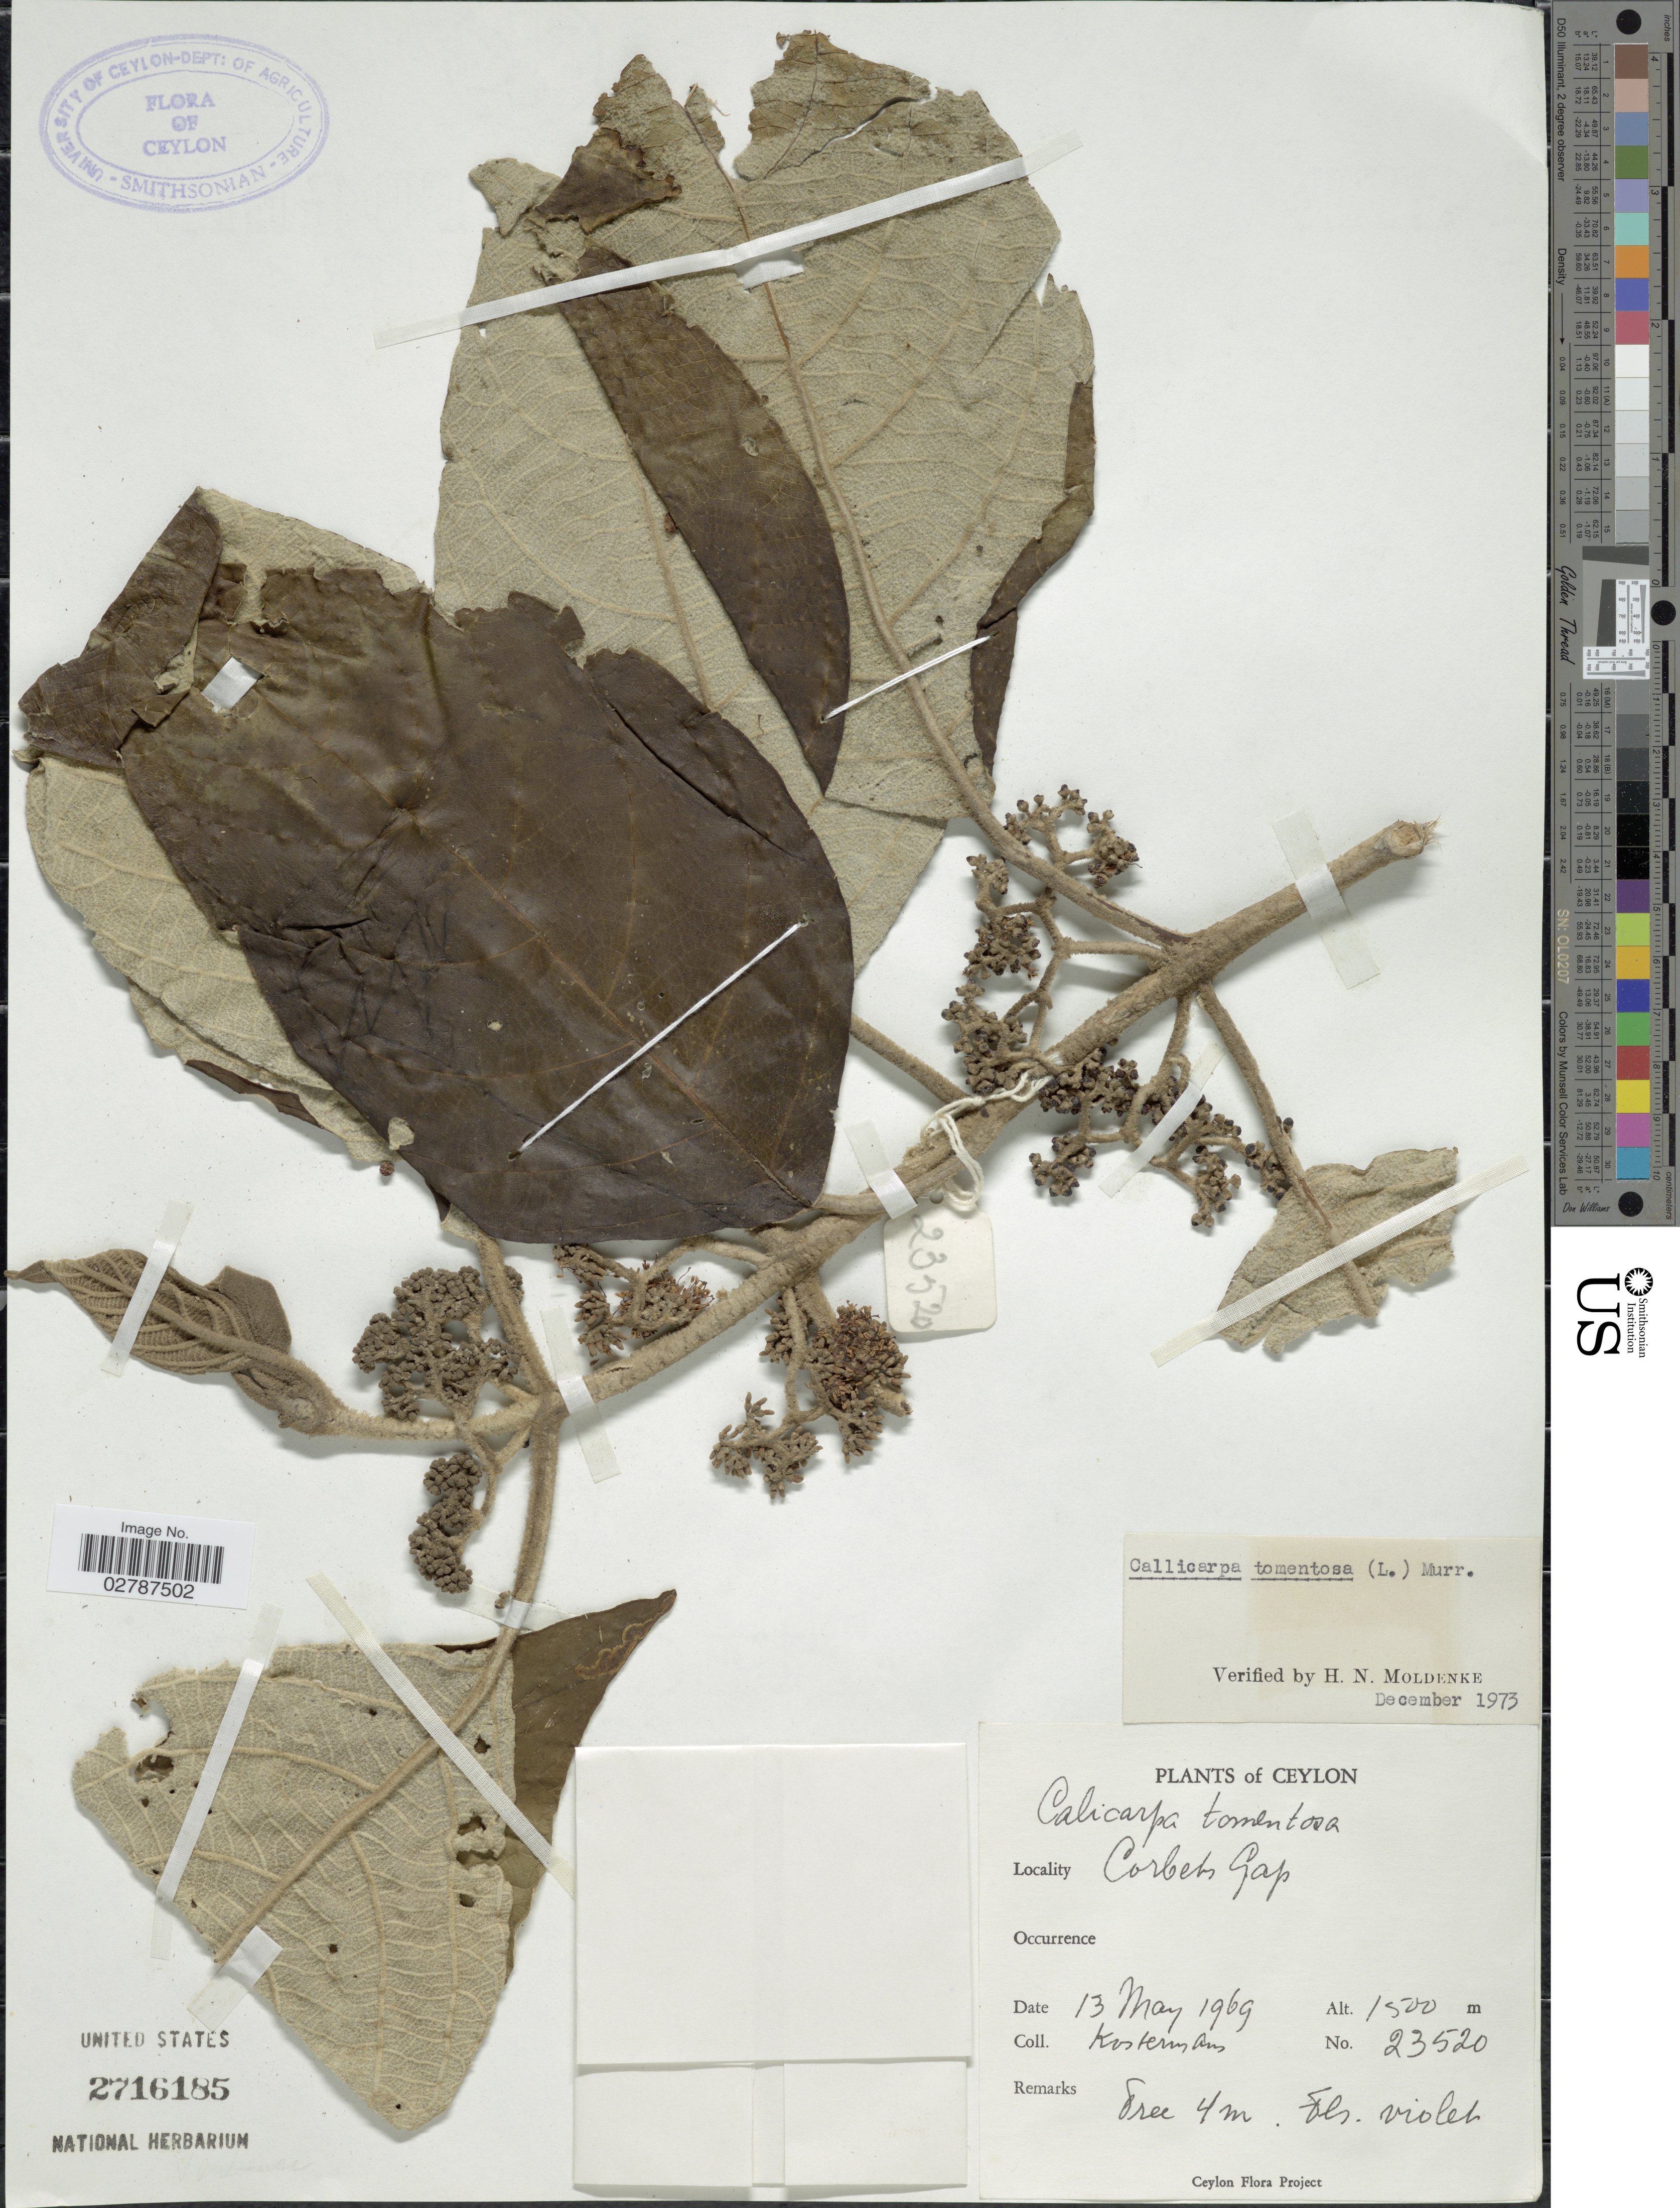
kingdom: Plantae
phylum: Tracheophyta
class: Magnoliopsida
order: Lamiales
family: Lamiaceae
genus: Callicarpa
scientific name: Callicarpa tomentosa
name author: (L.) L.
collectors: Kostermans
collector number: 23520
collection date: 1969-05-13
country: Sri Lanka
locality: Ceylon. Corbets Gap.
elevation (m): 1500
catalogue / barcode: US 2716185